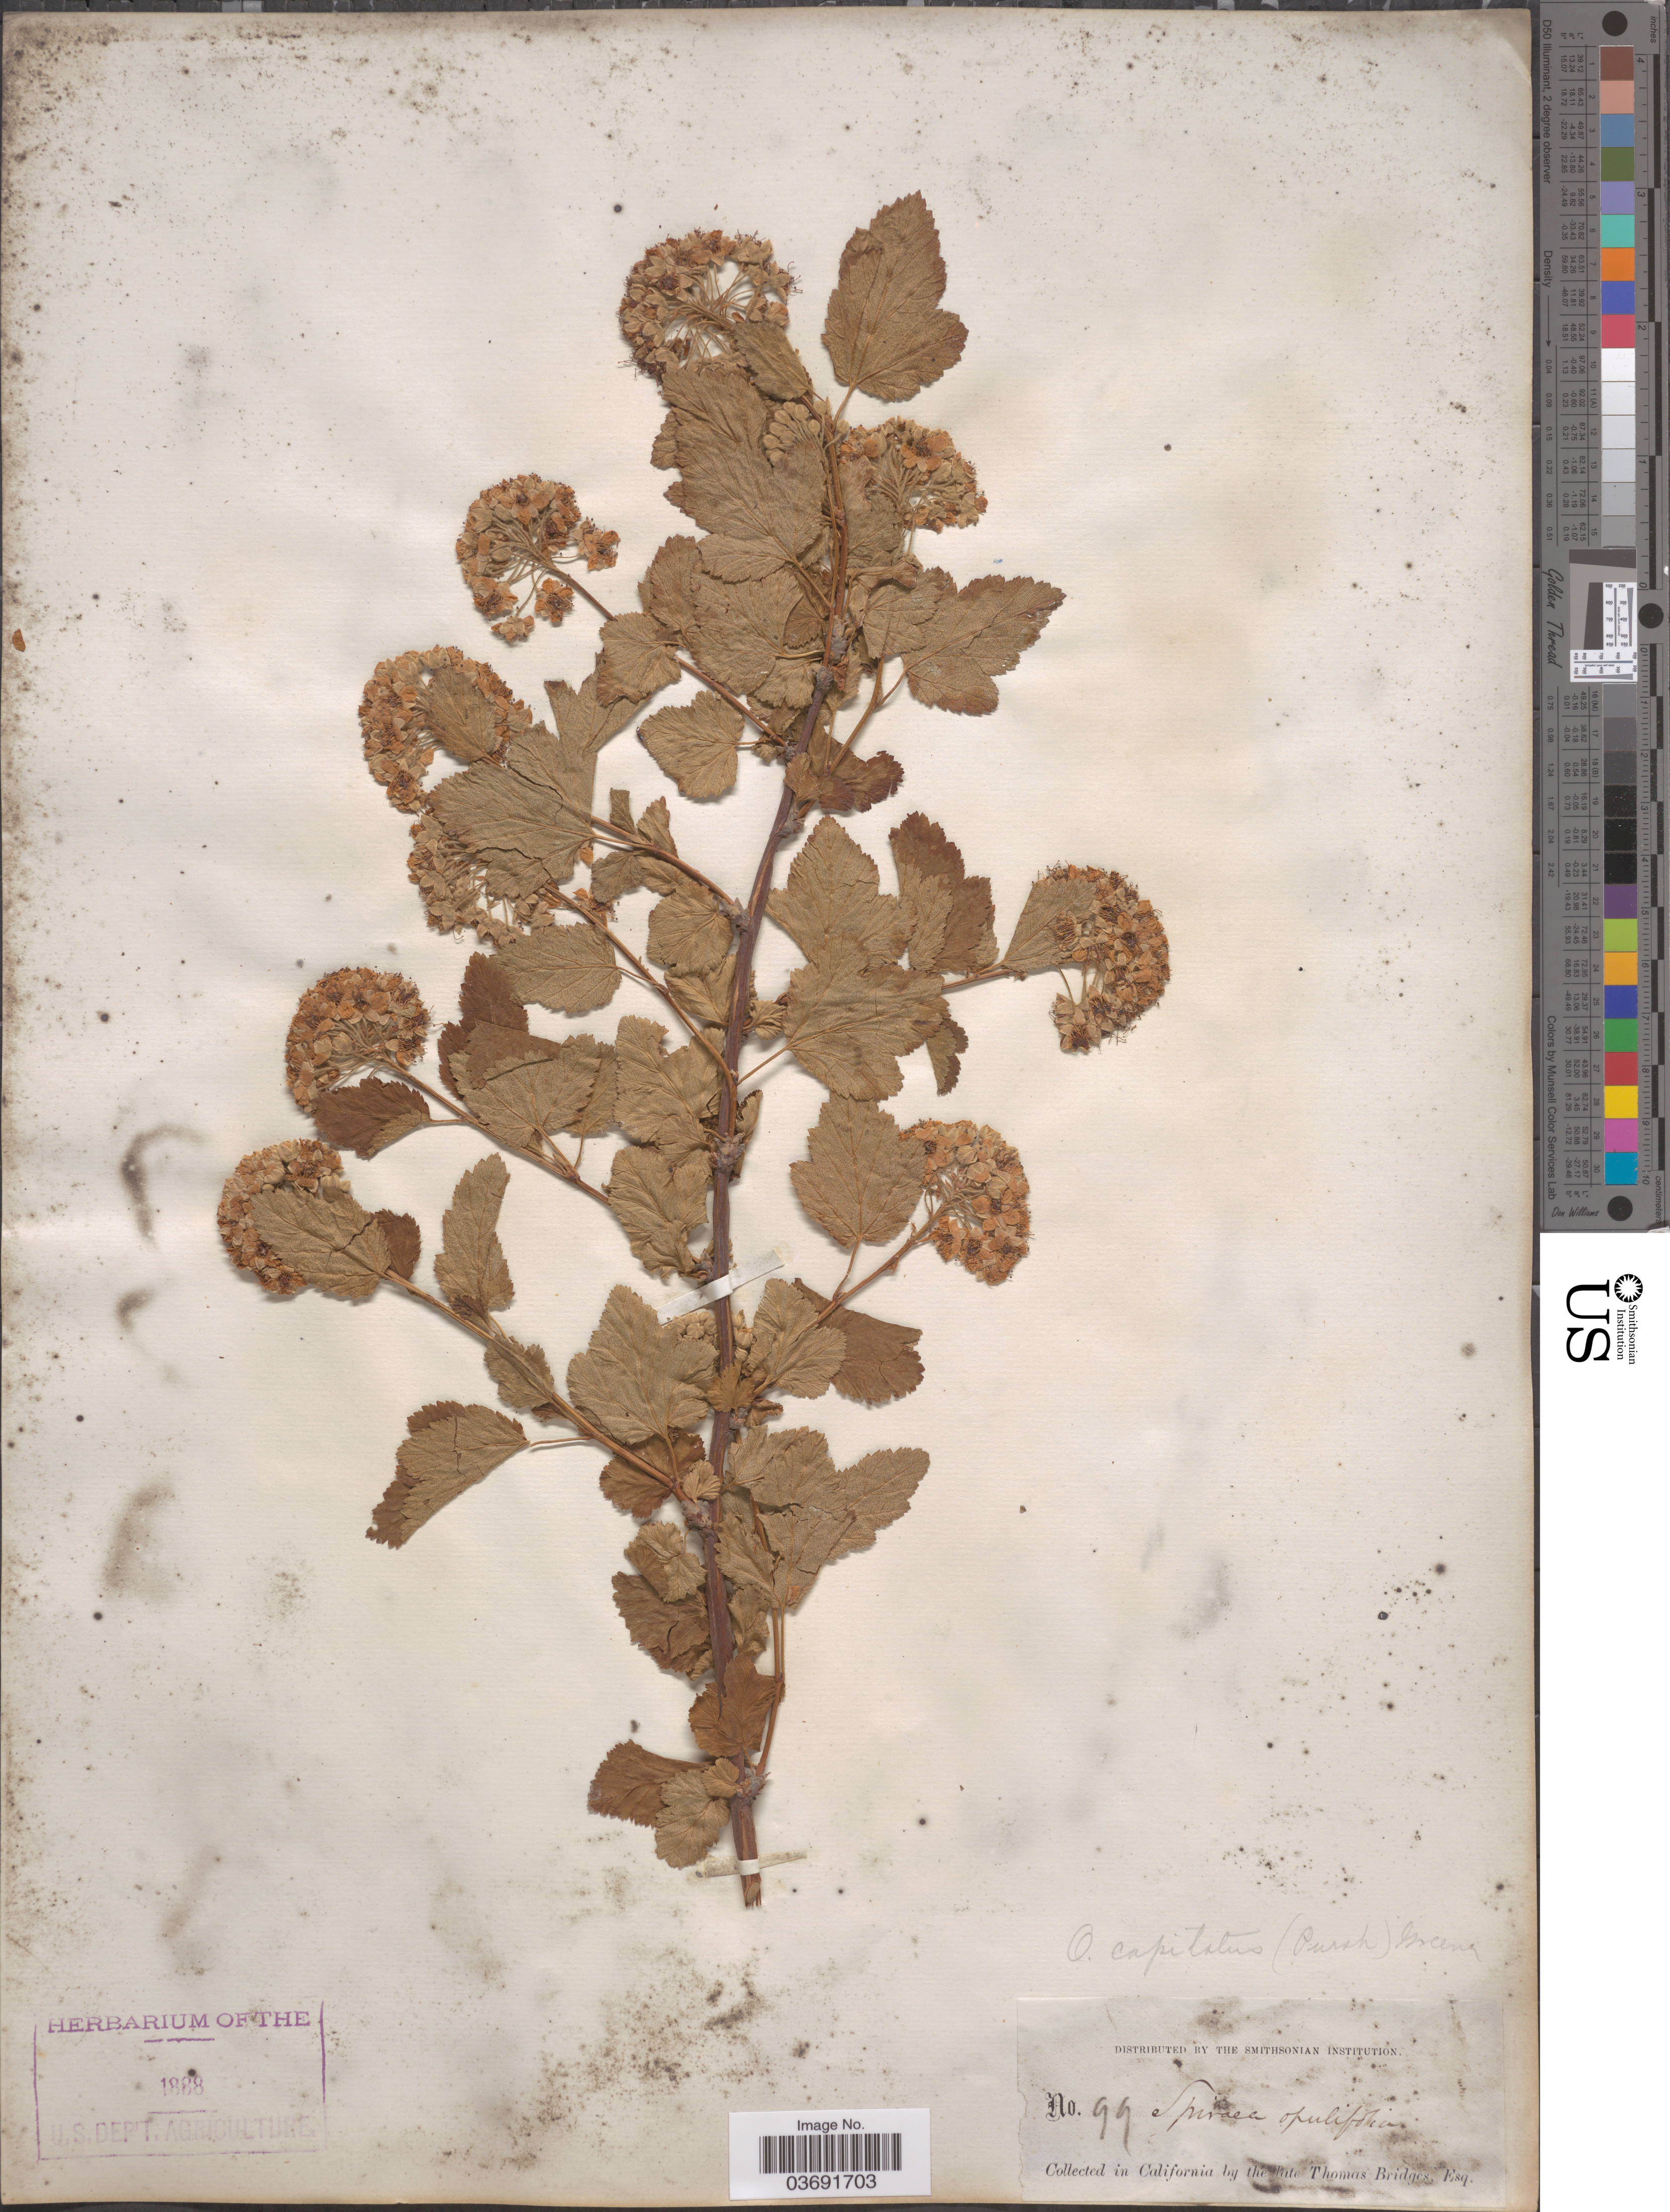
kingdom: Plantae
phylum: Tracheophyta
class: Magnoliopsida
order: Rosales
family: Rosaceae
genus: Physocarpus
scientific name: Physocarpus capitatus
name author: (Pursh) Kuntze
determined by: Strong, Mark T., (BOT), Smithsonian Institution - National Museum of Natural History (UNITED STATES)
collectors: T. Bridges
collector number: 99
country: United States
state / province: California